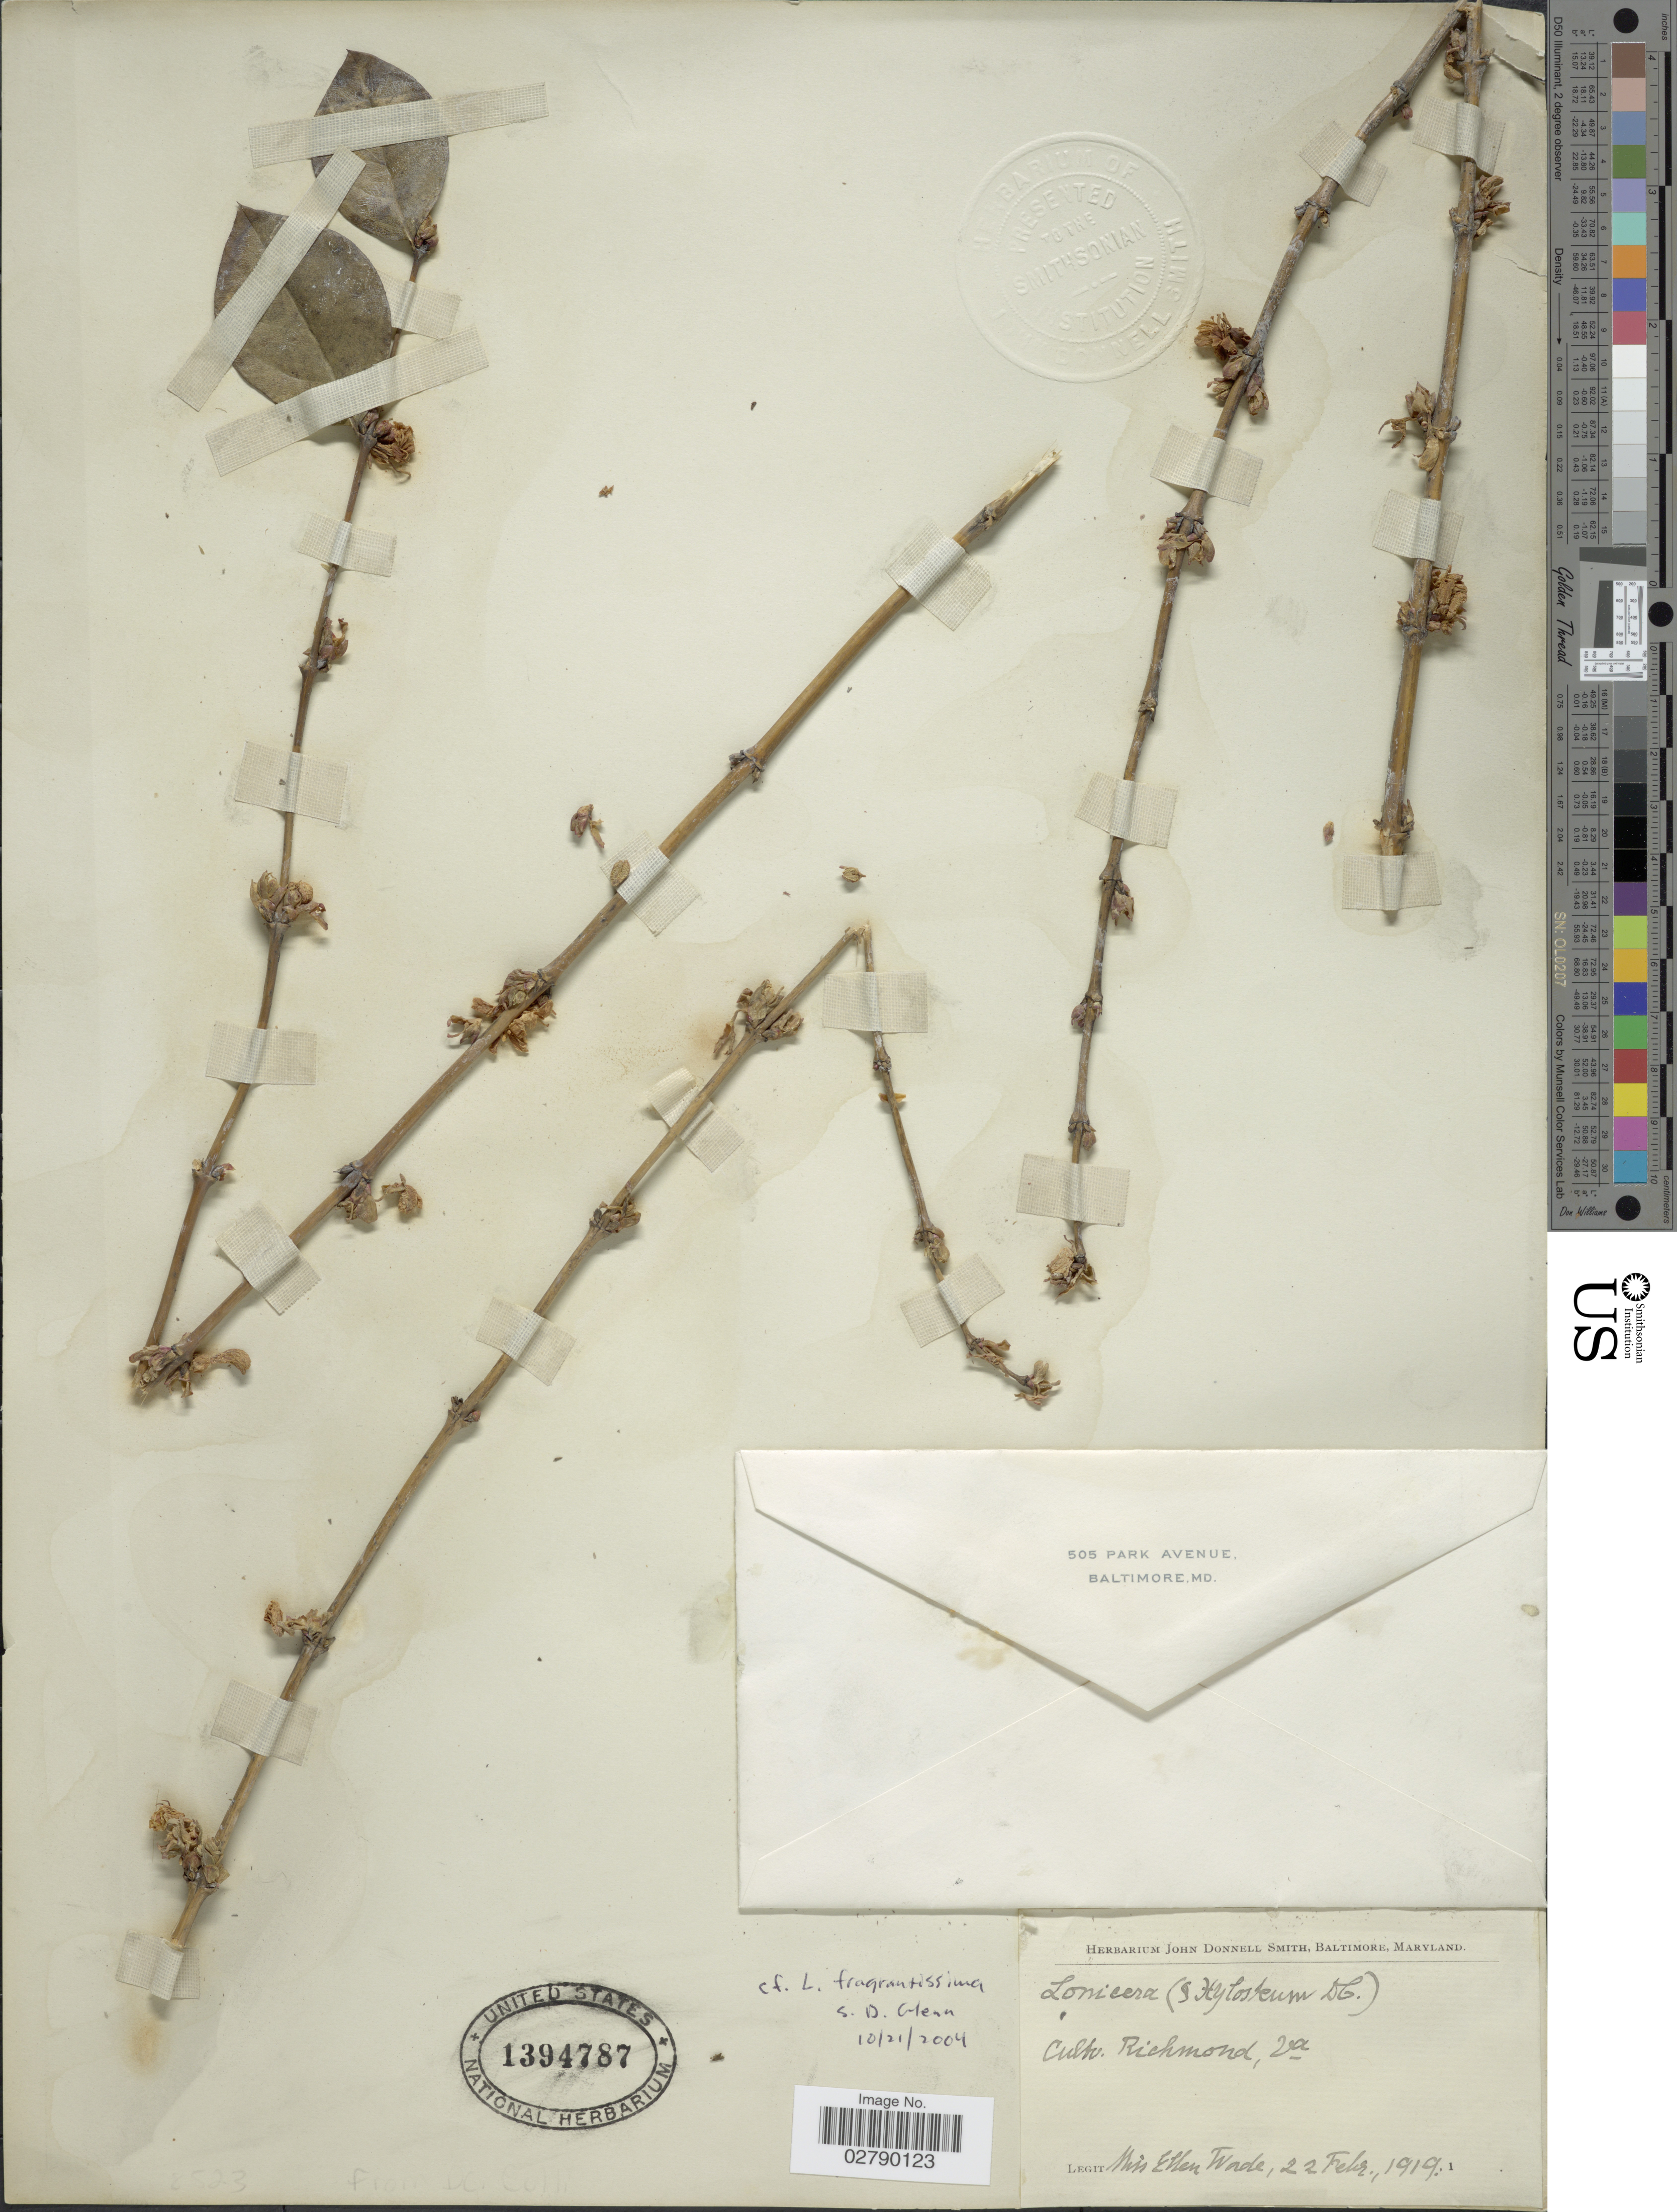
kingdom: Plantae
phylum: Tracheophyta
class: Magnoliopsida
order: Dipsacales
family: Caprifoliaceae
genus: Lonicera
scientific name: Lonicera sp.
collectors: E. Wade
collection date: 1919-02-22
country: United States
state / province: Virginia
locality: Cult. Richmond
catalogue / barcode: US 1394787